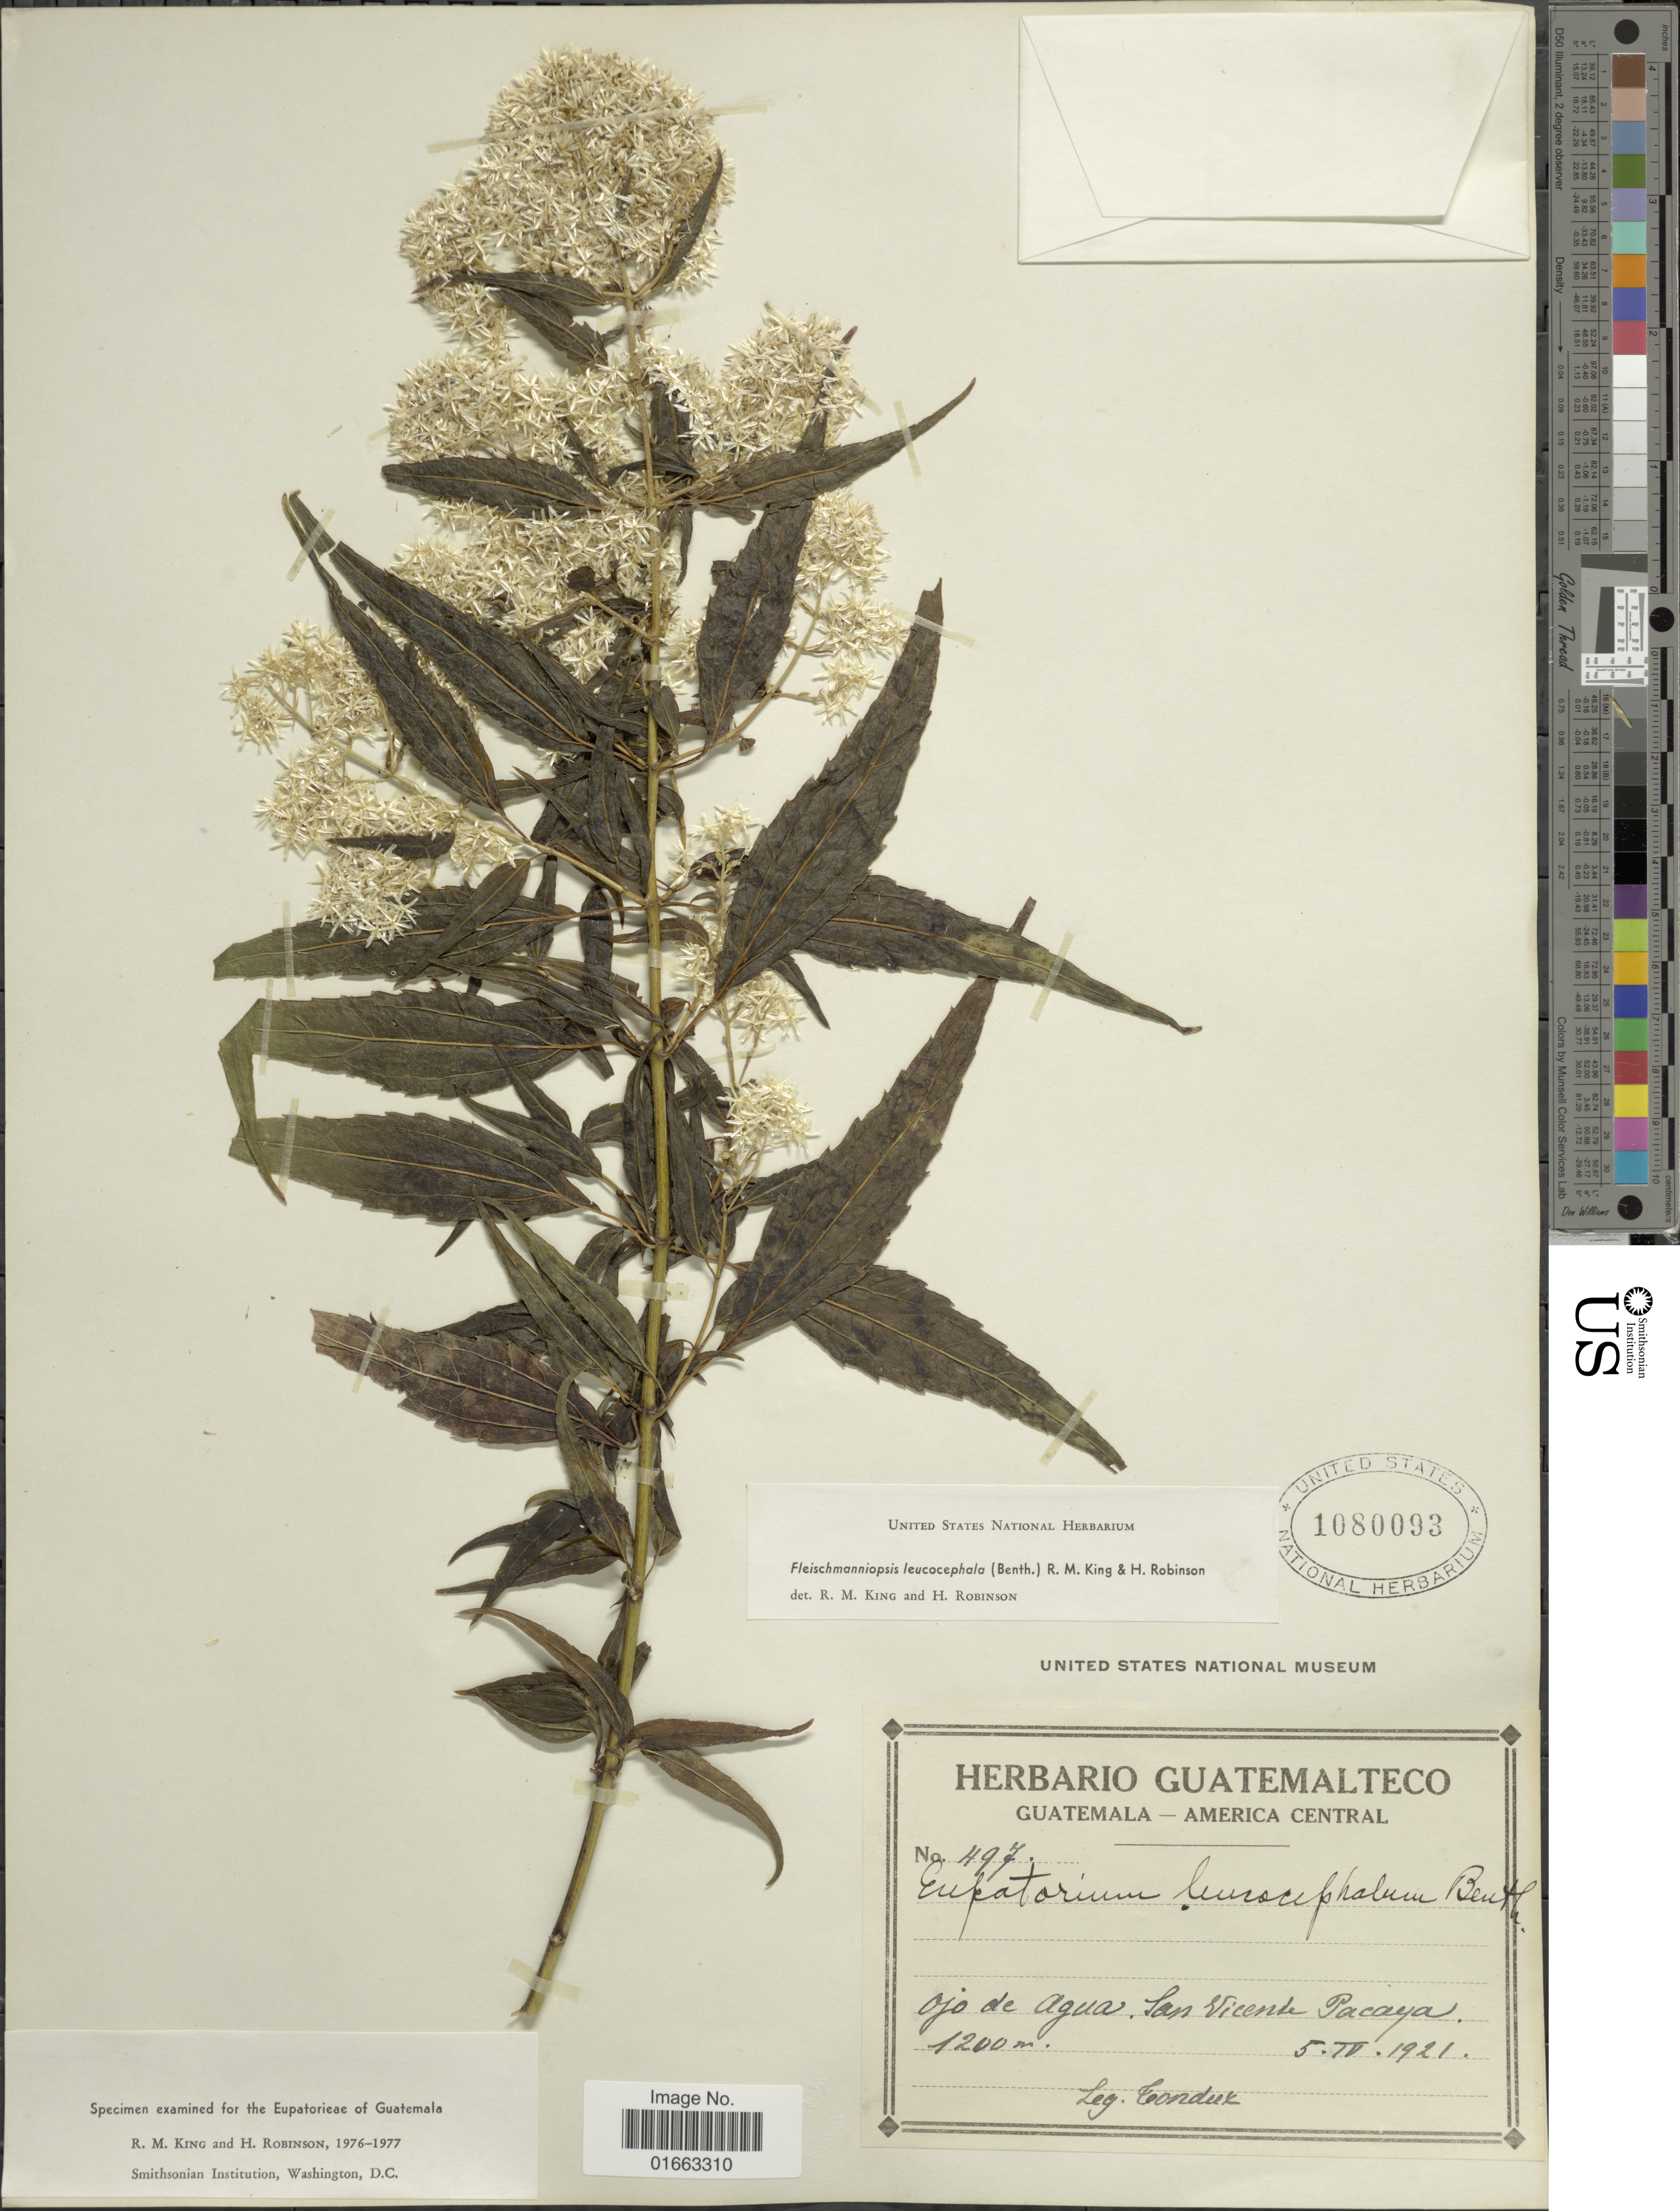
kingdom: Plantae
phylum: Tracheophyta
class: Magnoliopsida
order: Asterales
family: Asteraceae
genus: Fleischmanniopsis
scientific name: Fleischmanniopsis leucocephala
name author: (Benth.) R.M. King & H. Rob.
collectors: A. Tonduz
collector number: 497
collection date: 1921-04-05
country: Guatemala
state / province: Escuintla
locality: Ojo de Agua, San Vicente Pacaya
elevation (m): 1200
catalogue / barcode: US 1080093